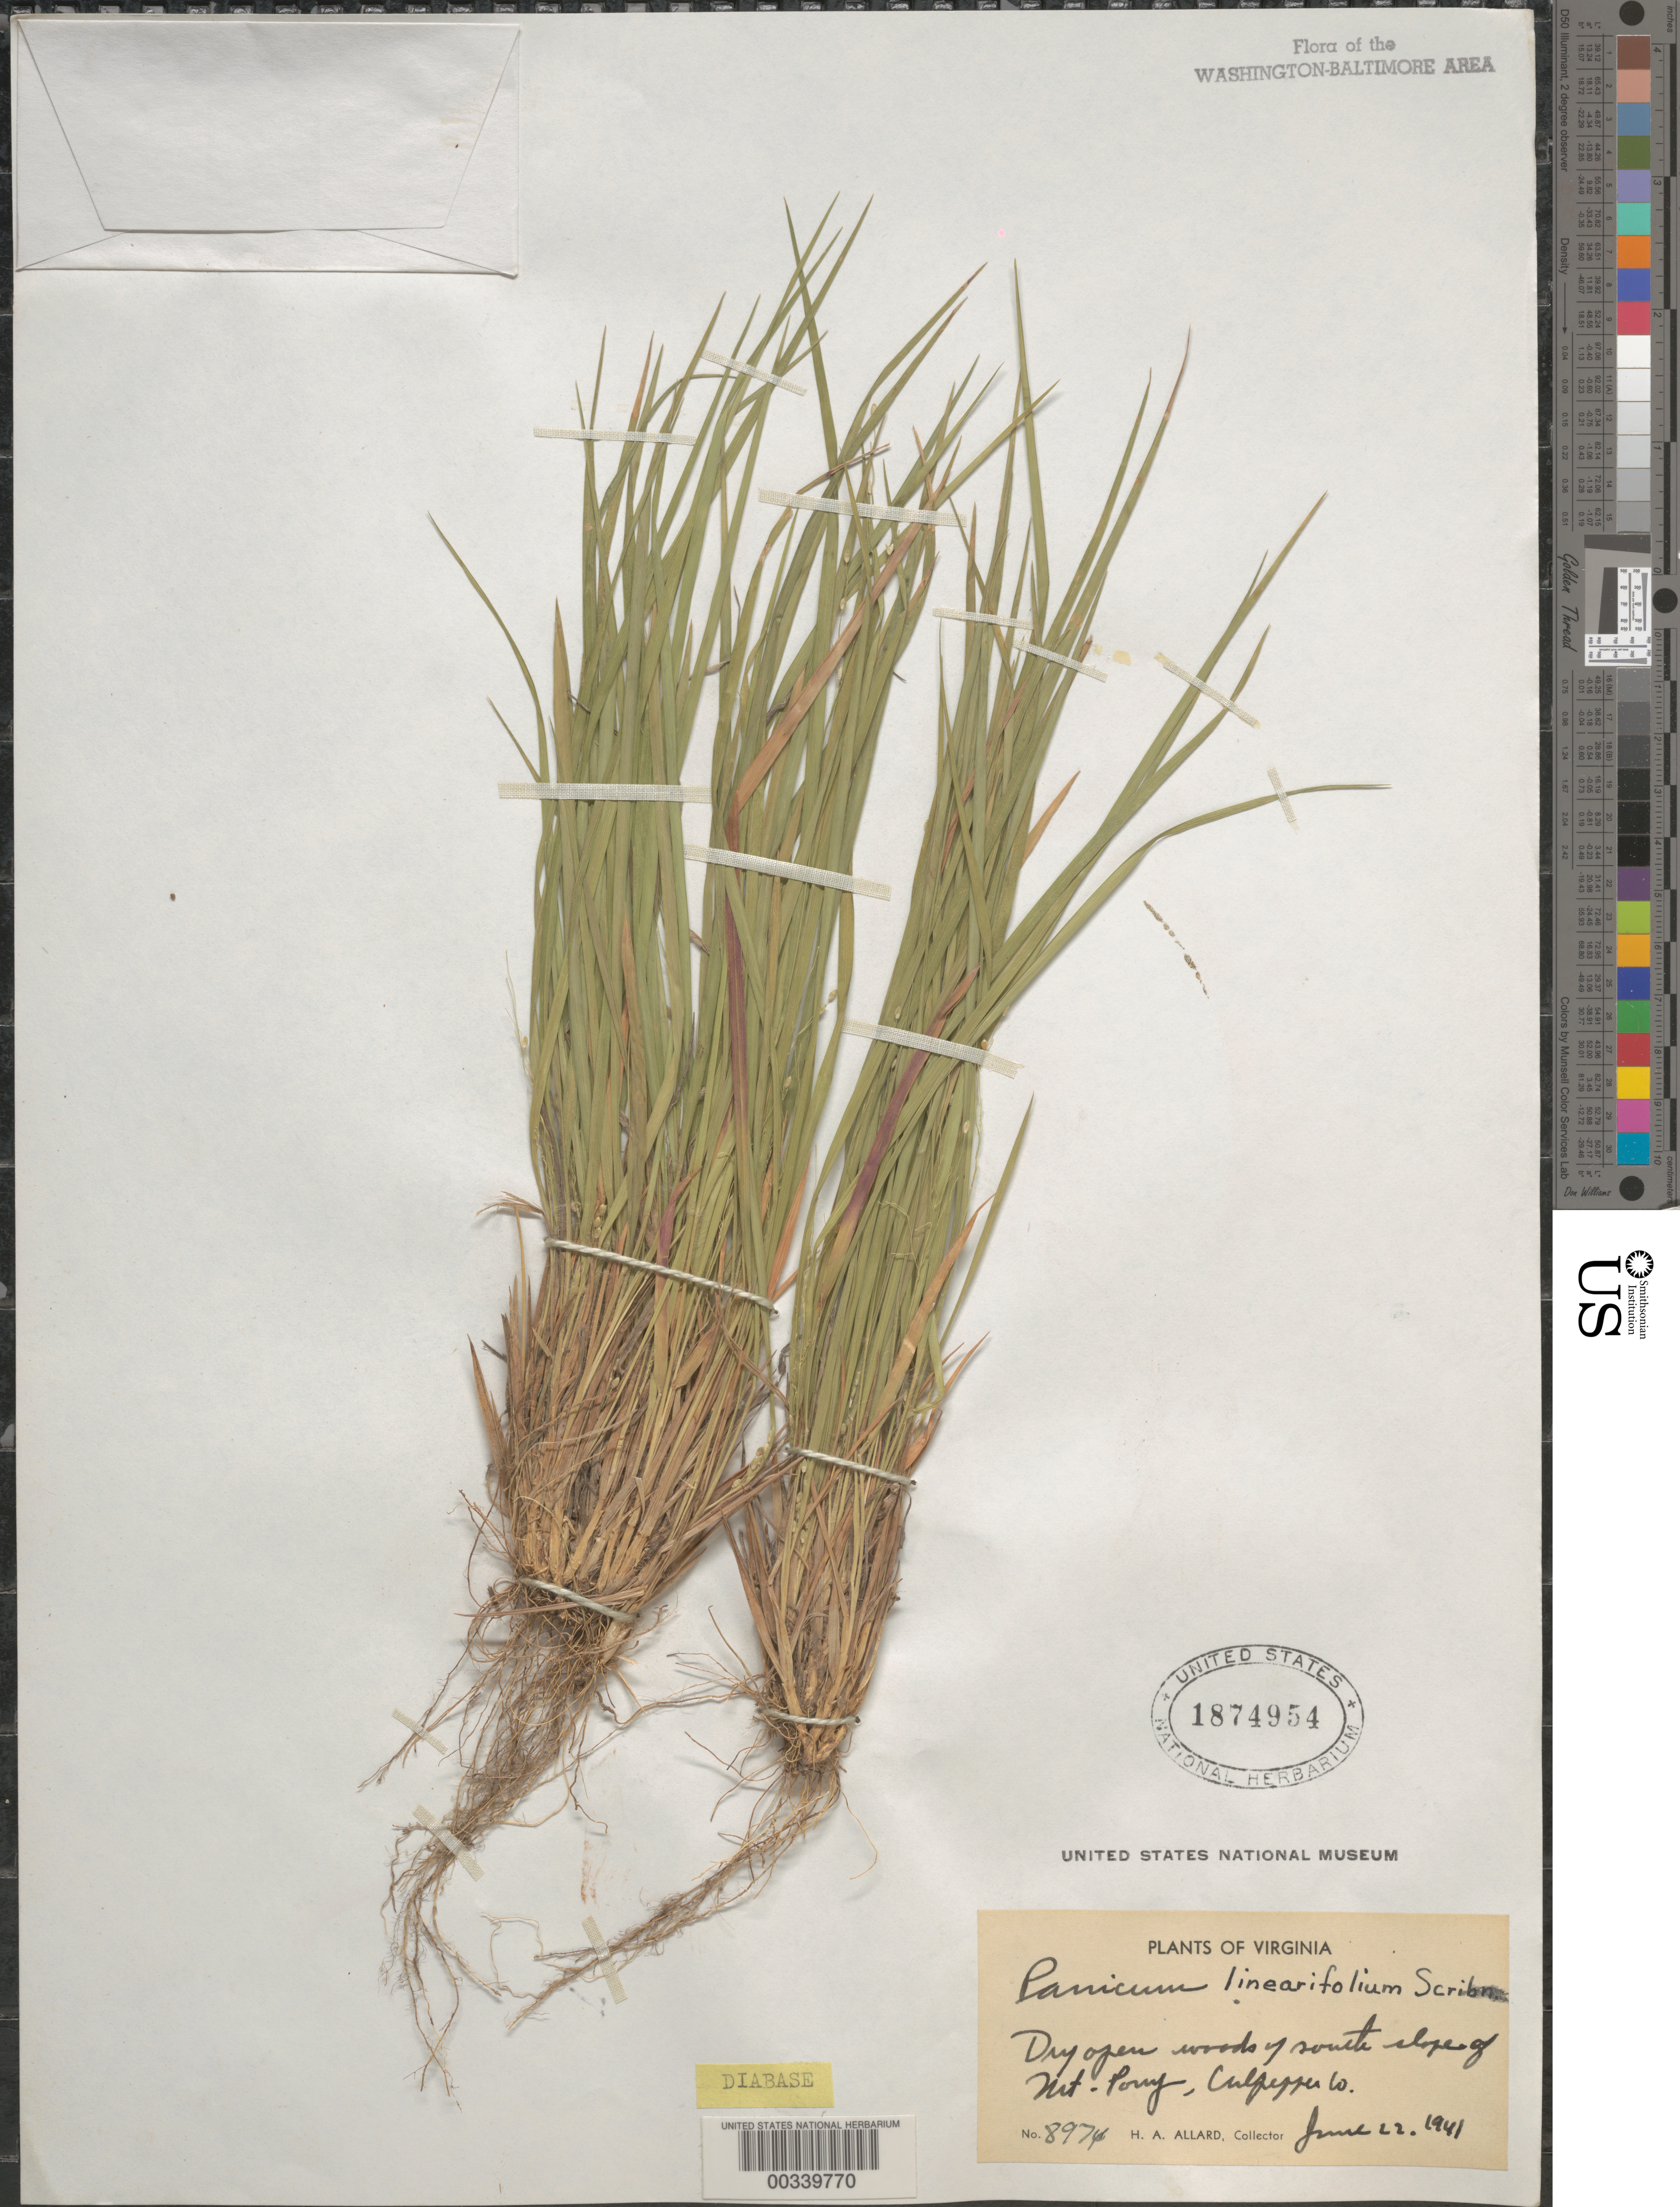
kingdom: Plantae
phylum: Tracheophyta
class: Liliopsida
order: Poales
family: Poaceae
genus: Dichanthelium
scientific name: Dichanthelium linearifolium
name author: (Scribn.) Gould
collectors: H. A. Allard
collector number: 8974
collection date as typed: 22 Jun 1941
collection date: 1941-06-22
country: United States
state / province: Virginia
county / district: Culpeper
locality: Mount Pony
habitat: Dry open woods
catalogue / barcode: US 1874954